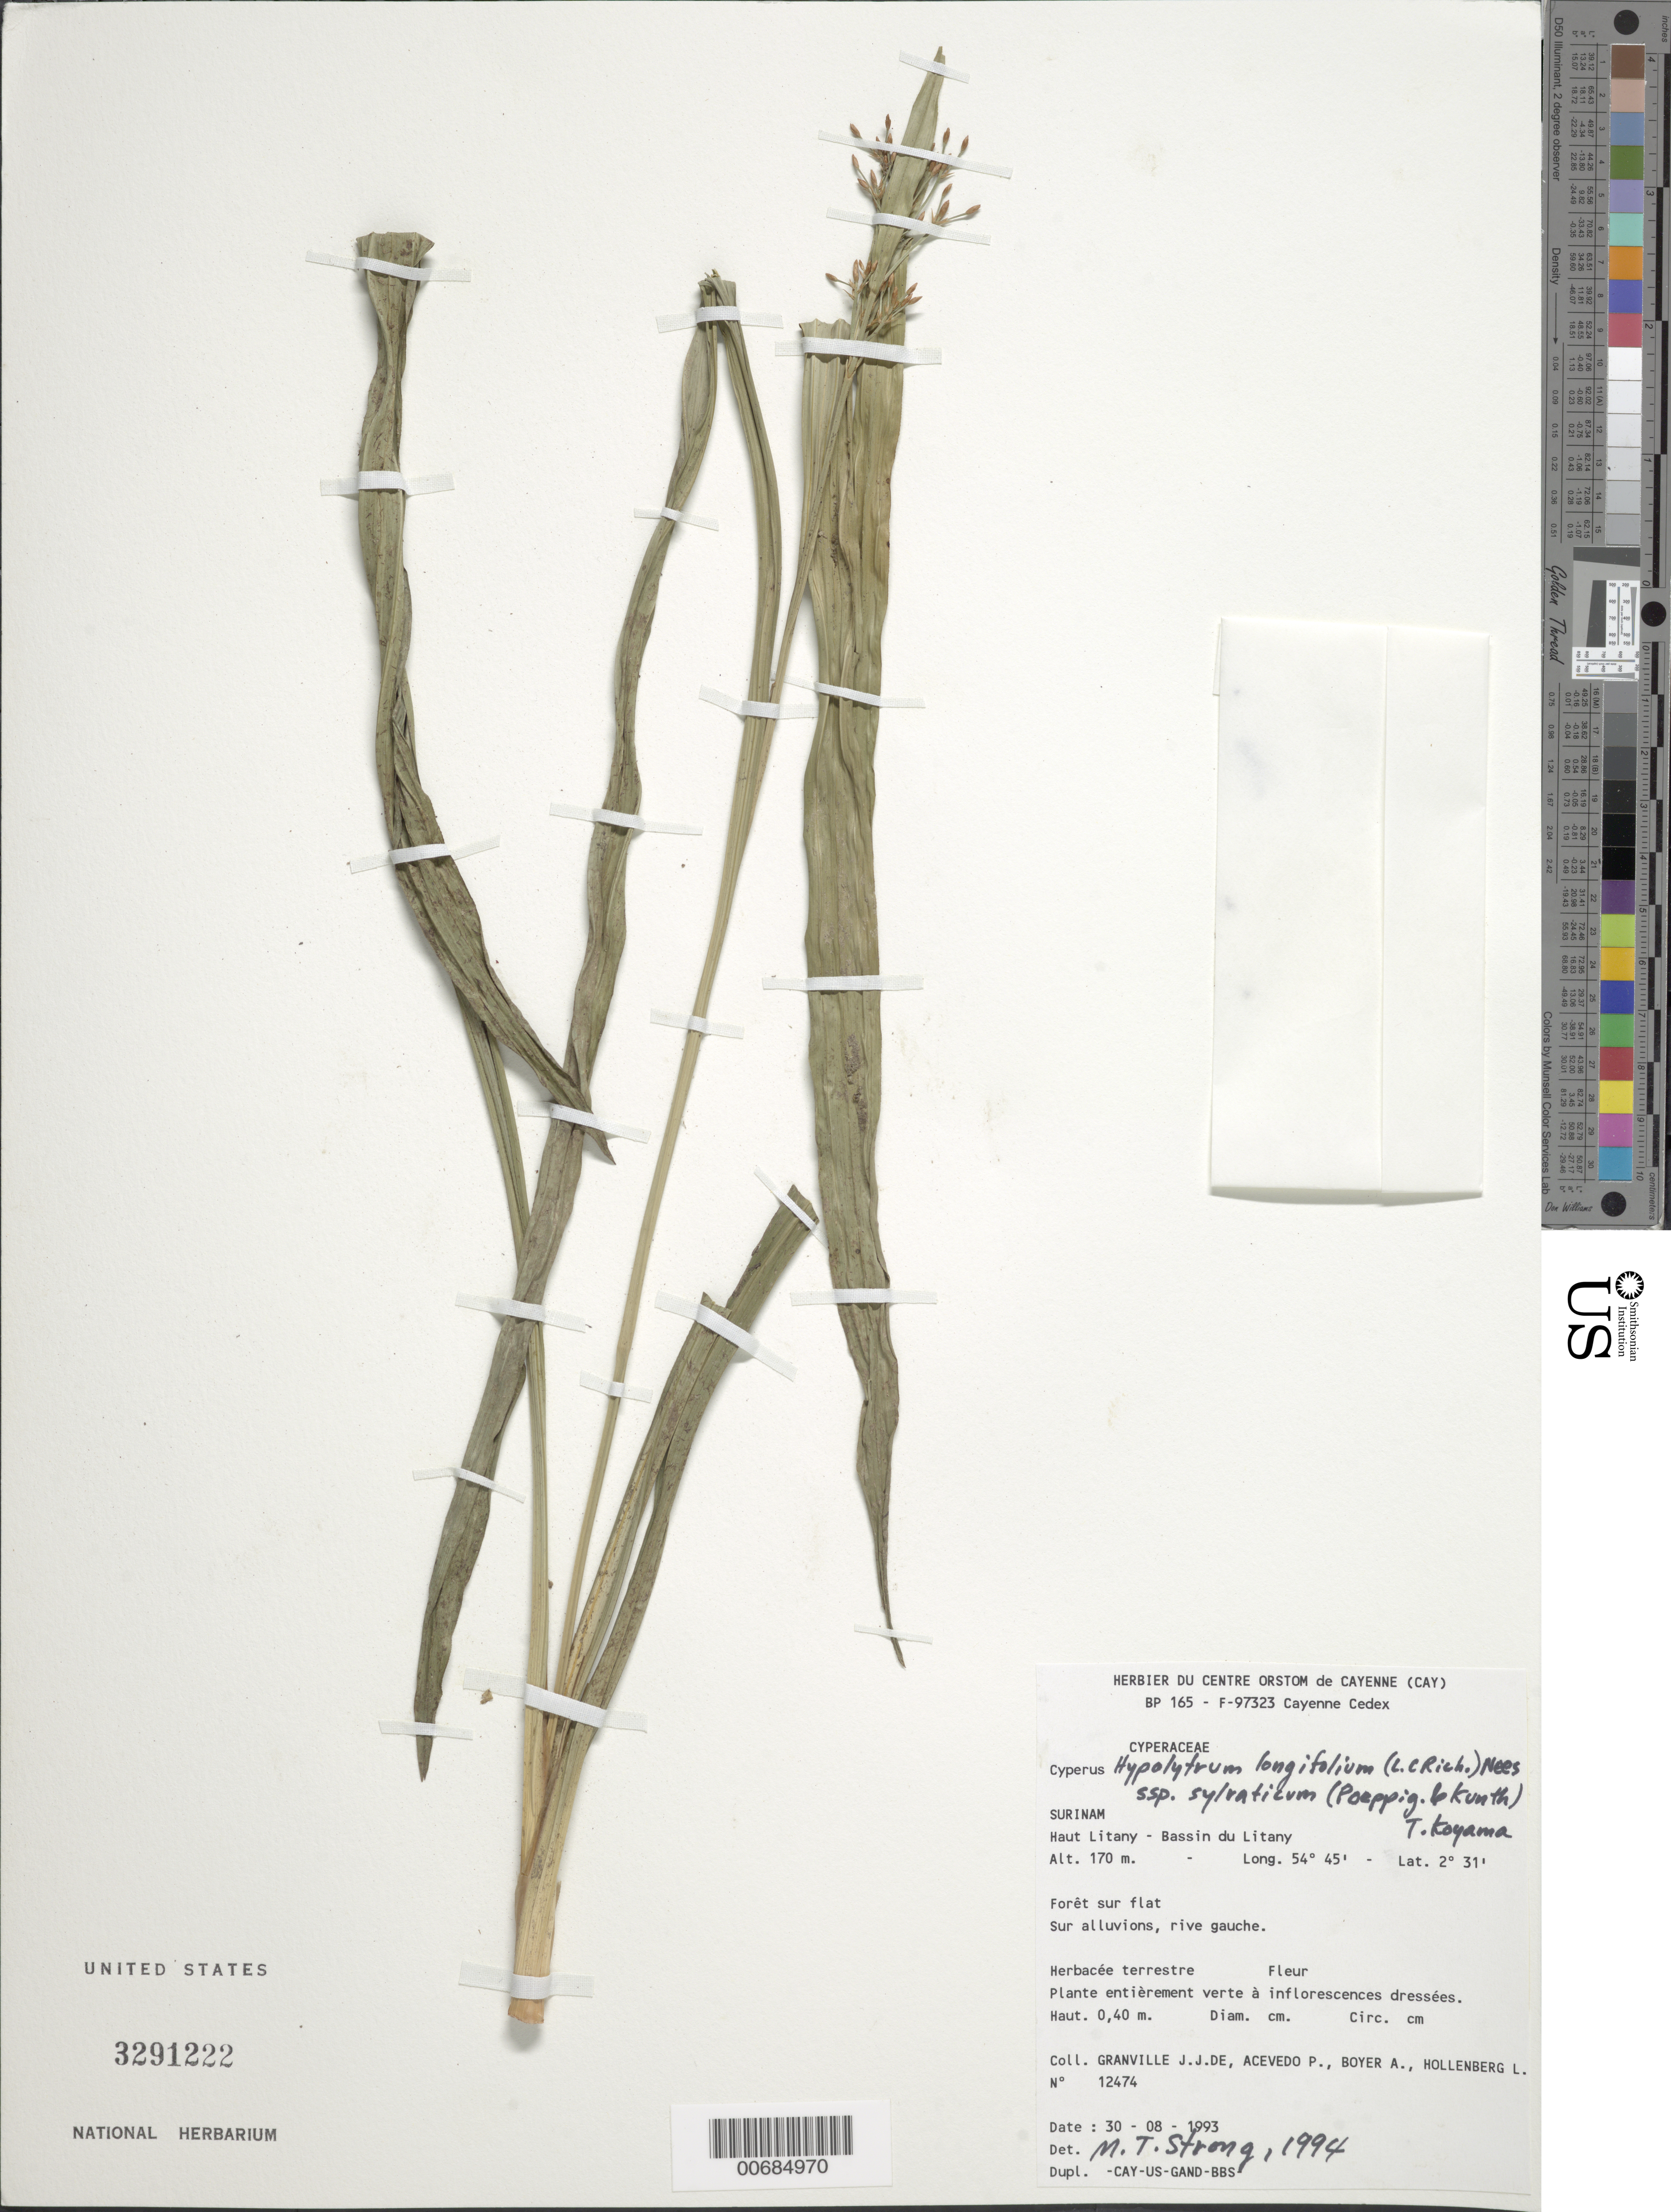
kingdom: Plantae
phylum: Tracheophyta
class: Liliopsida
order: Poales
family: Cyperaceae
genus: Hypolytrum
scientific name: Hypolytrum longifolium subsp. sylvaticum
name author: (Poepp. ex Kunth) T. Koyama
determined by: Strong, M. T., (US), Smithsonian Institution - National Museum of Natural History (UNITED STATES)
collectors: J.-J. de Granville, P. Acevedo-Rodr., A. Boyer & L. Hollenberg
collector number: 12474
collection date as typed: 30-Aug-93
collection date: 1993-08-30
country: Suriname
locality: Haut Litany, Bassin du Litany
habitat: Forêt sur flat.Sur alluvions, rive gauche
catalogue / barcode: US 3291222